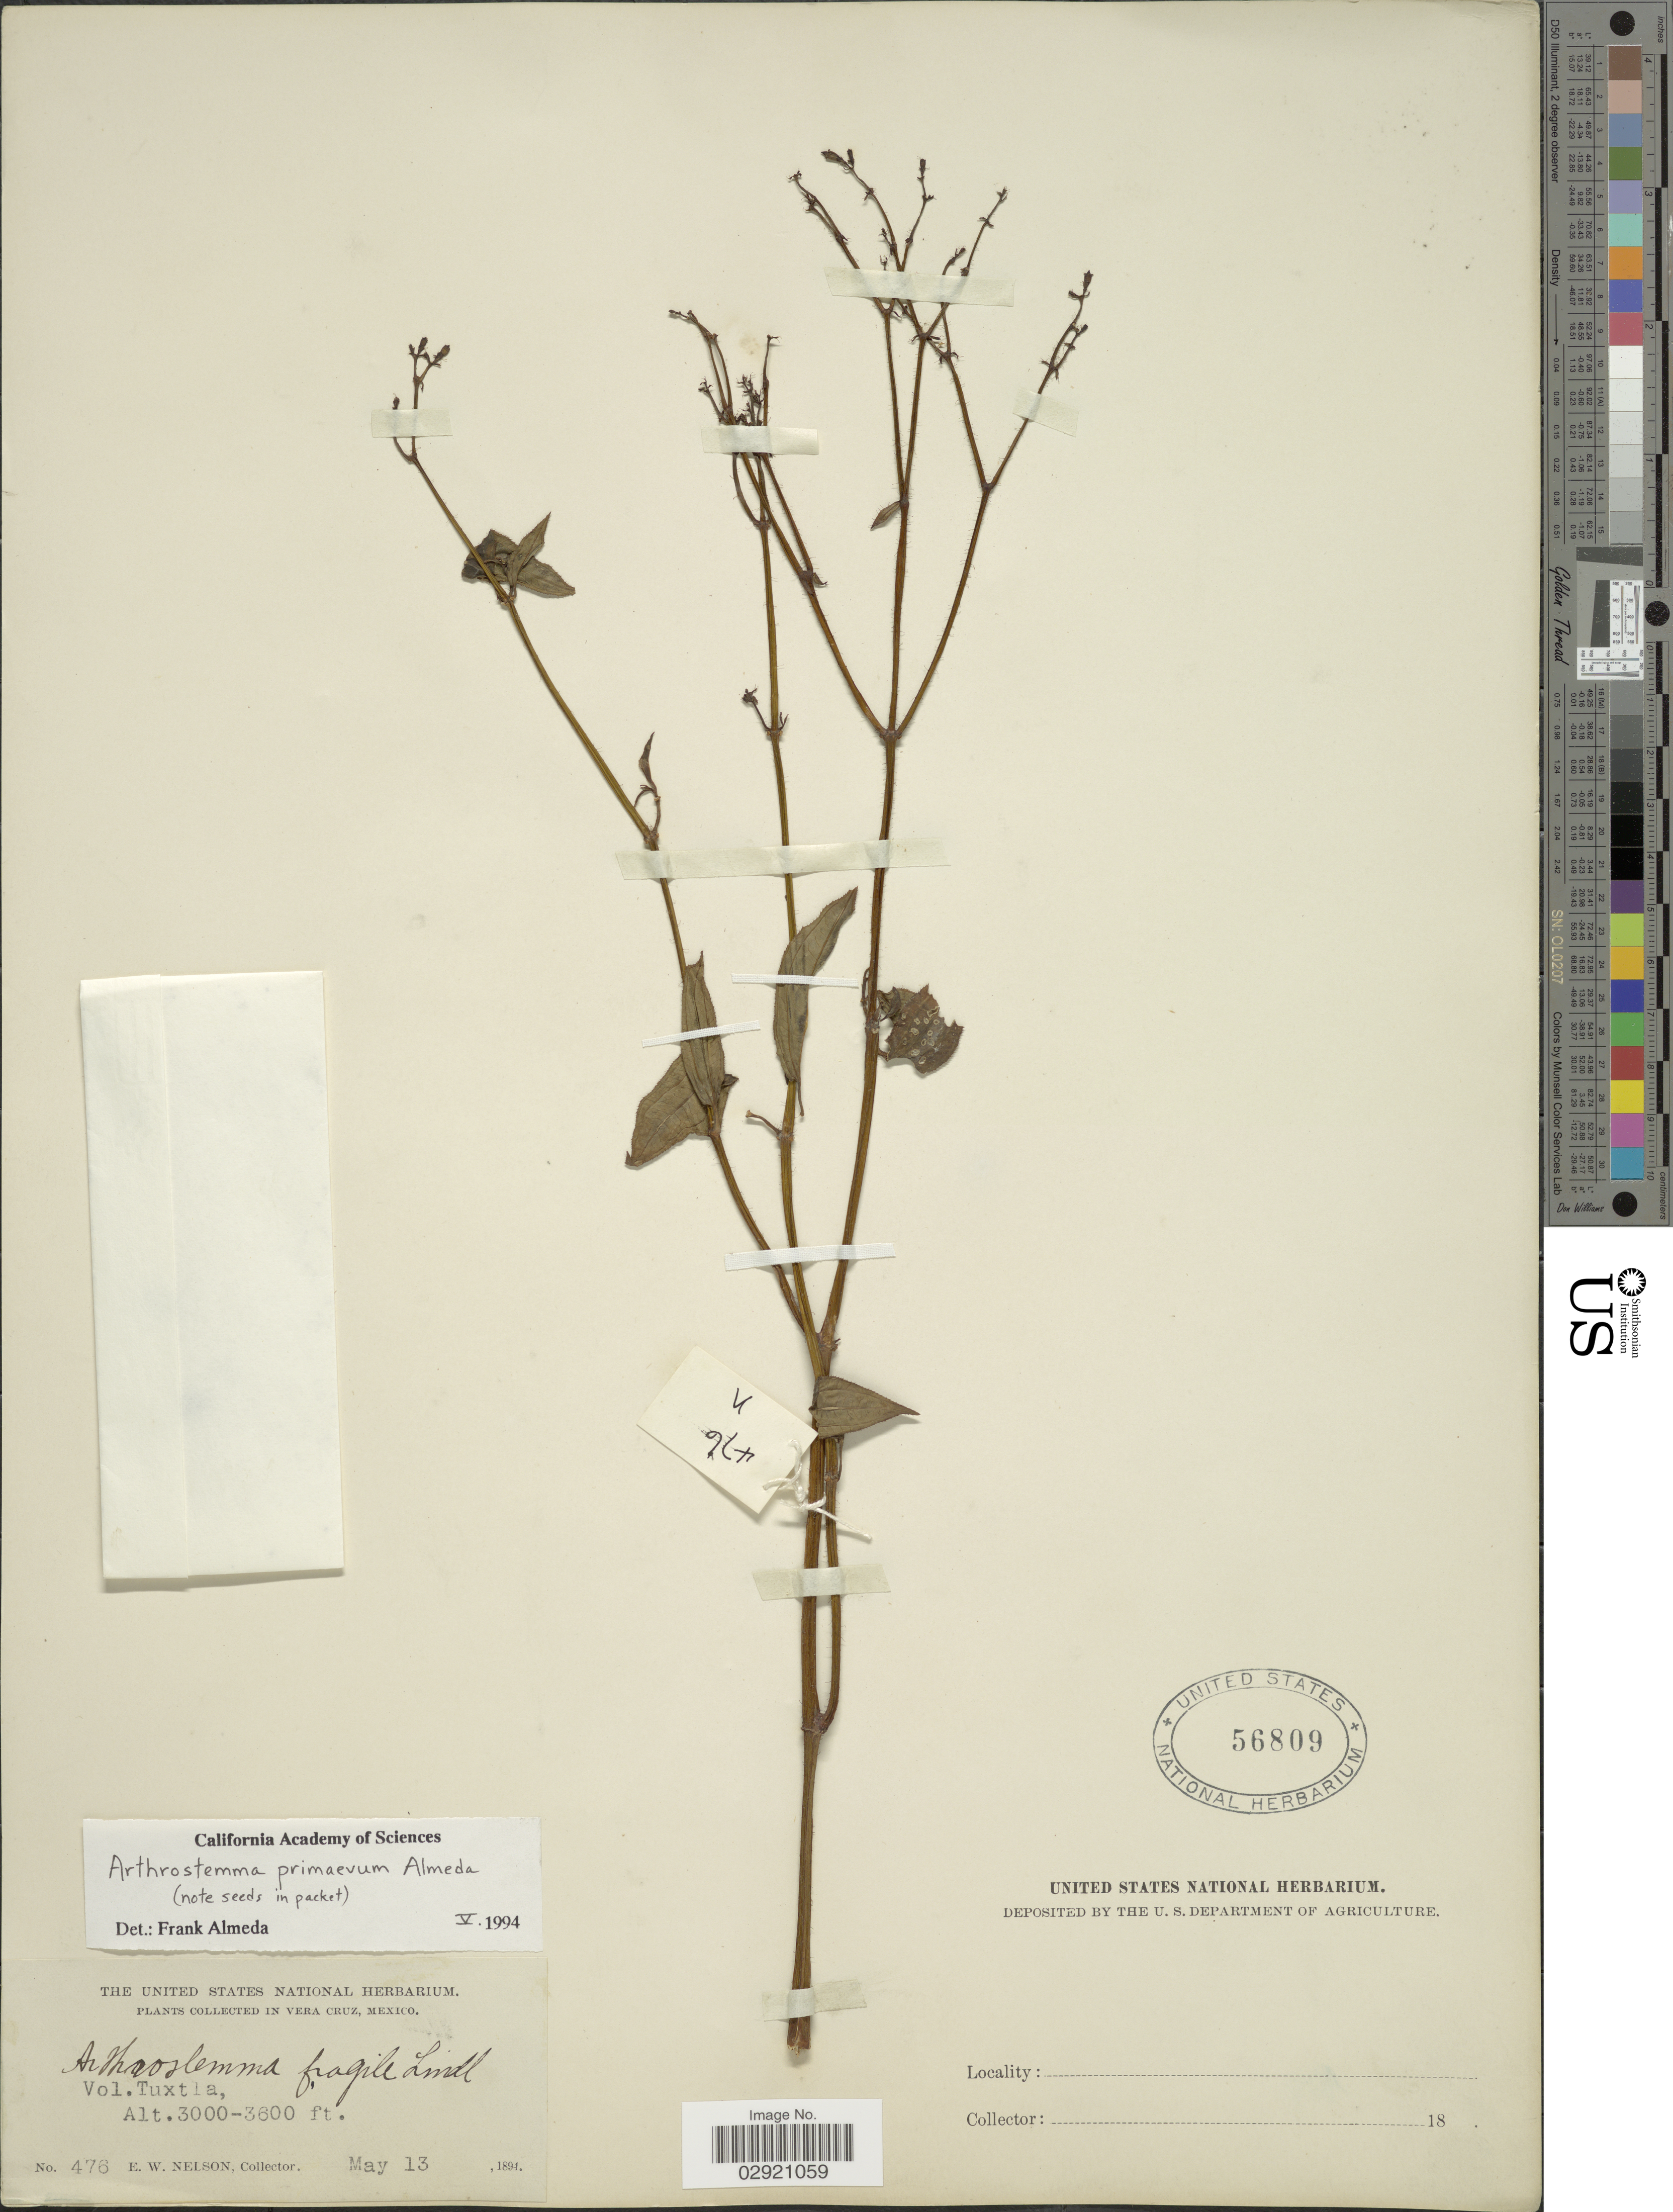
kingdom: Plantae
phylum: Tracheophyta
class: Magnoliopsida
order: Myrtales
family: Melastomataceae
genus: Arthrostemma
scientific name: Arthrostemma primaevum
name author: Almeda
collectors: E. W. Nelson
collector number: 476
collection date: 1894-05-13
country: Mexico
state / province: Veracruz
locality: Vera Cruz. Vol. Tuxtla.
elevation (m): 914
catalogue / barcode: US 56809